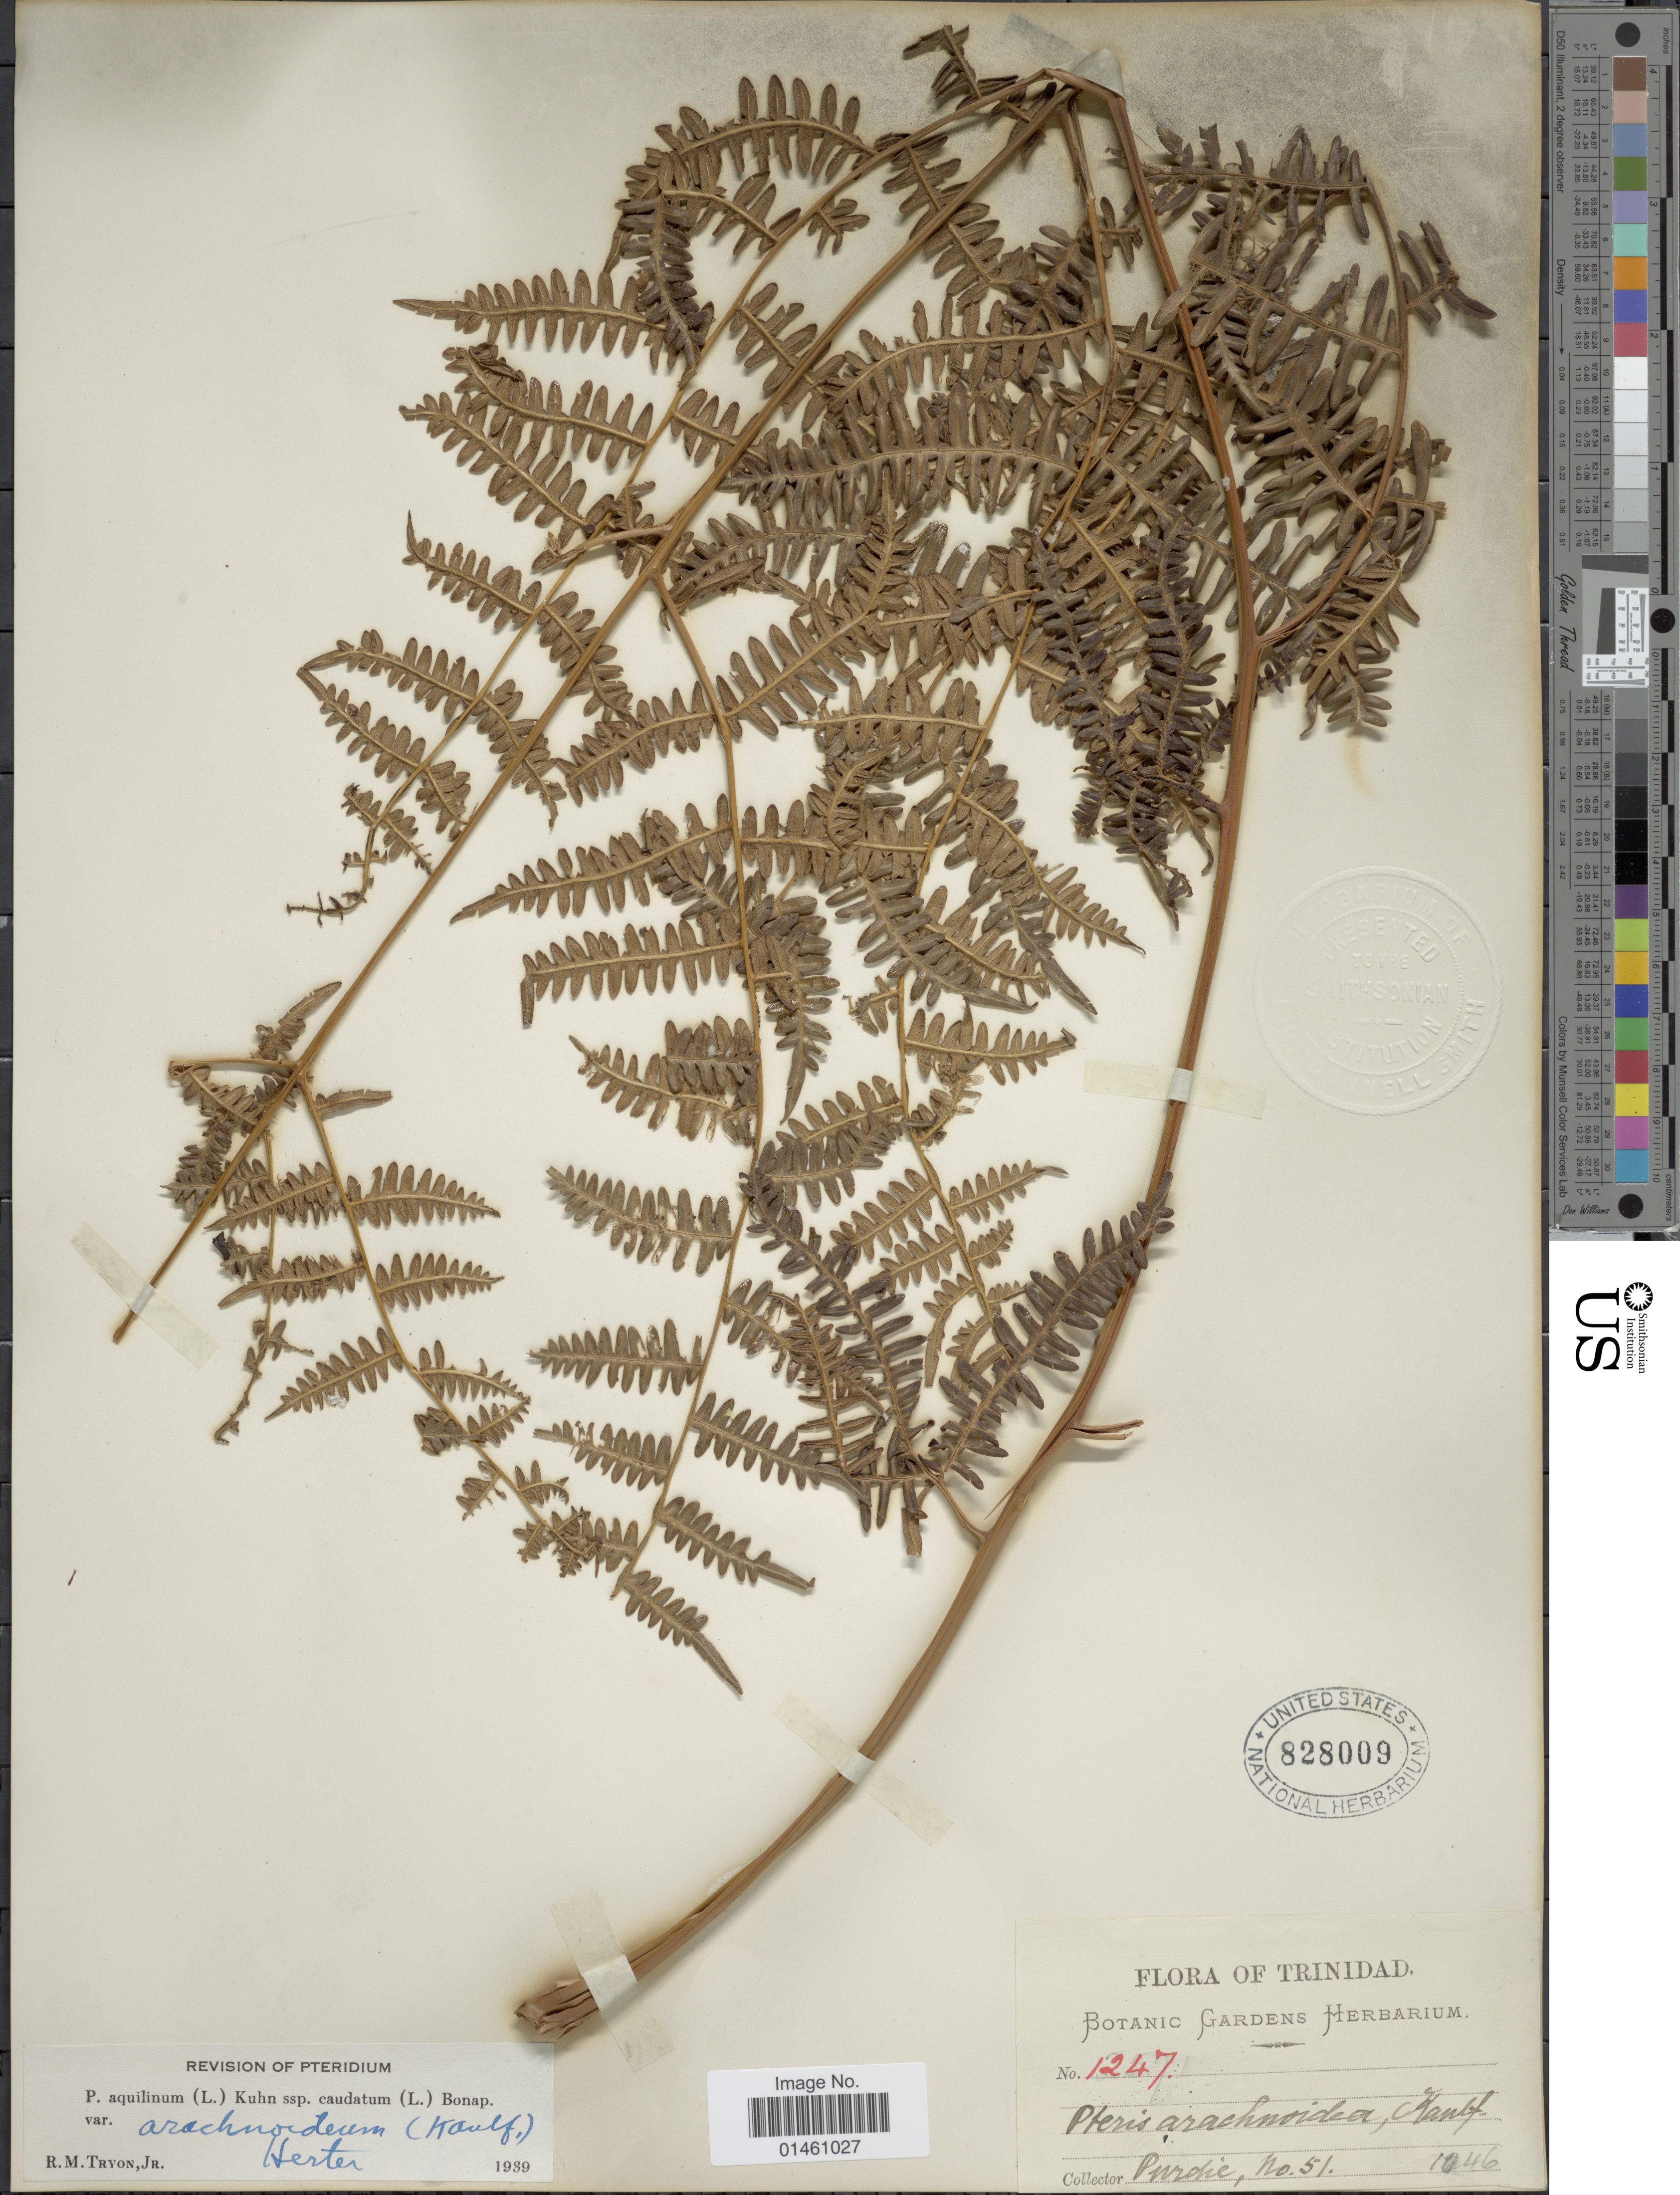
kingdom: Plantae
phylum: Tracheophyta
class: Polypodiopsida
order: Polypodiales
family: Dennstaedtiaceae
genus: Pteridium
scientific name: Pteridium aquilinum var. arachnoideum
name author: (Kaulf.) Herter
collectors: Purohe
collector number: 51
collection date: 1845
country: Trinidad and Tobago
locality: Trinidad.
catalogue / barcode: US 828009